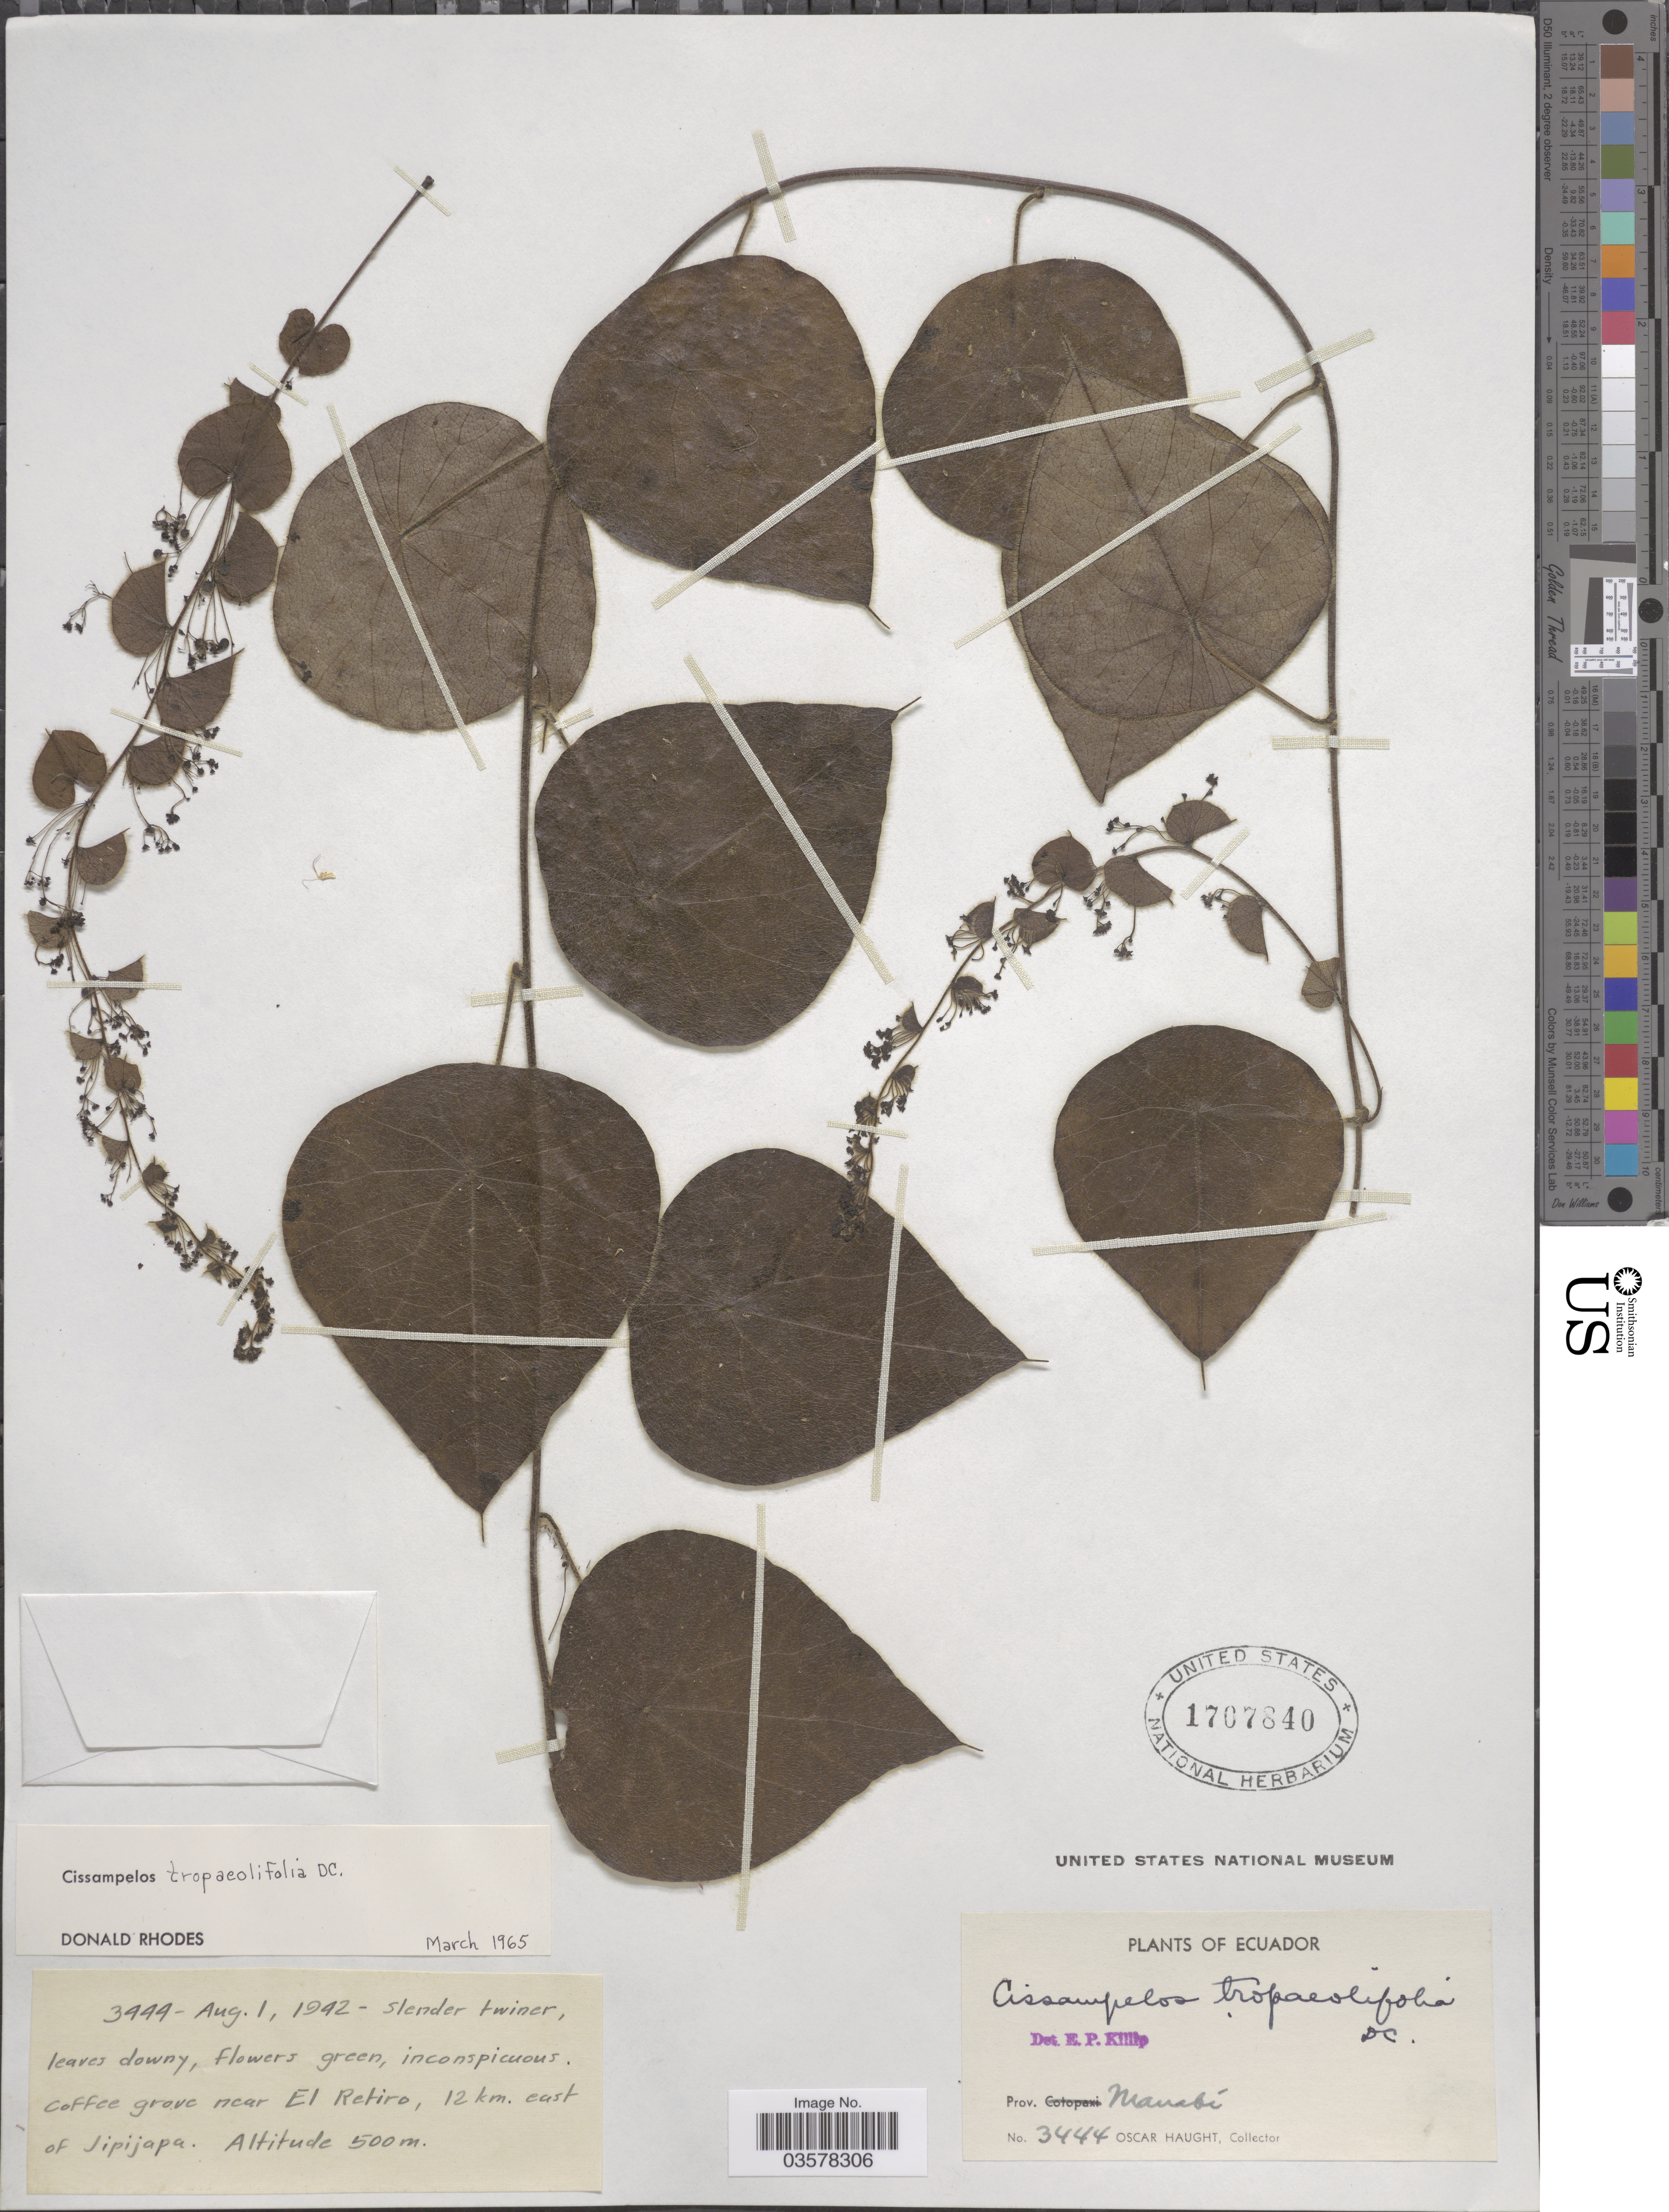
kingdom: Plantae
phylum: Tracheophyta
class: Magnoliopsida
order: Ranunculales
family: Menispermaceae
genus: Cissampelos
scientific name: Cissampelos tropaeolifolia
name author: DC.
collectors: O. Haught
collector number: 3444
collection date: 1942-08-01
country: Ecuador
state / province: Manabí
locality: Coffee grove near El Retiro, 12 km. east of Jipijapa.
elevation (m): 500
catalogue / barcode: US 1707840